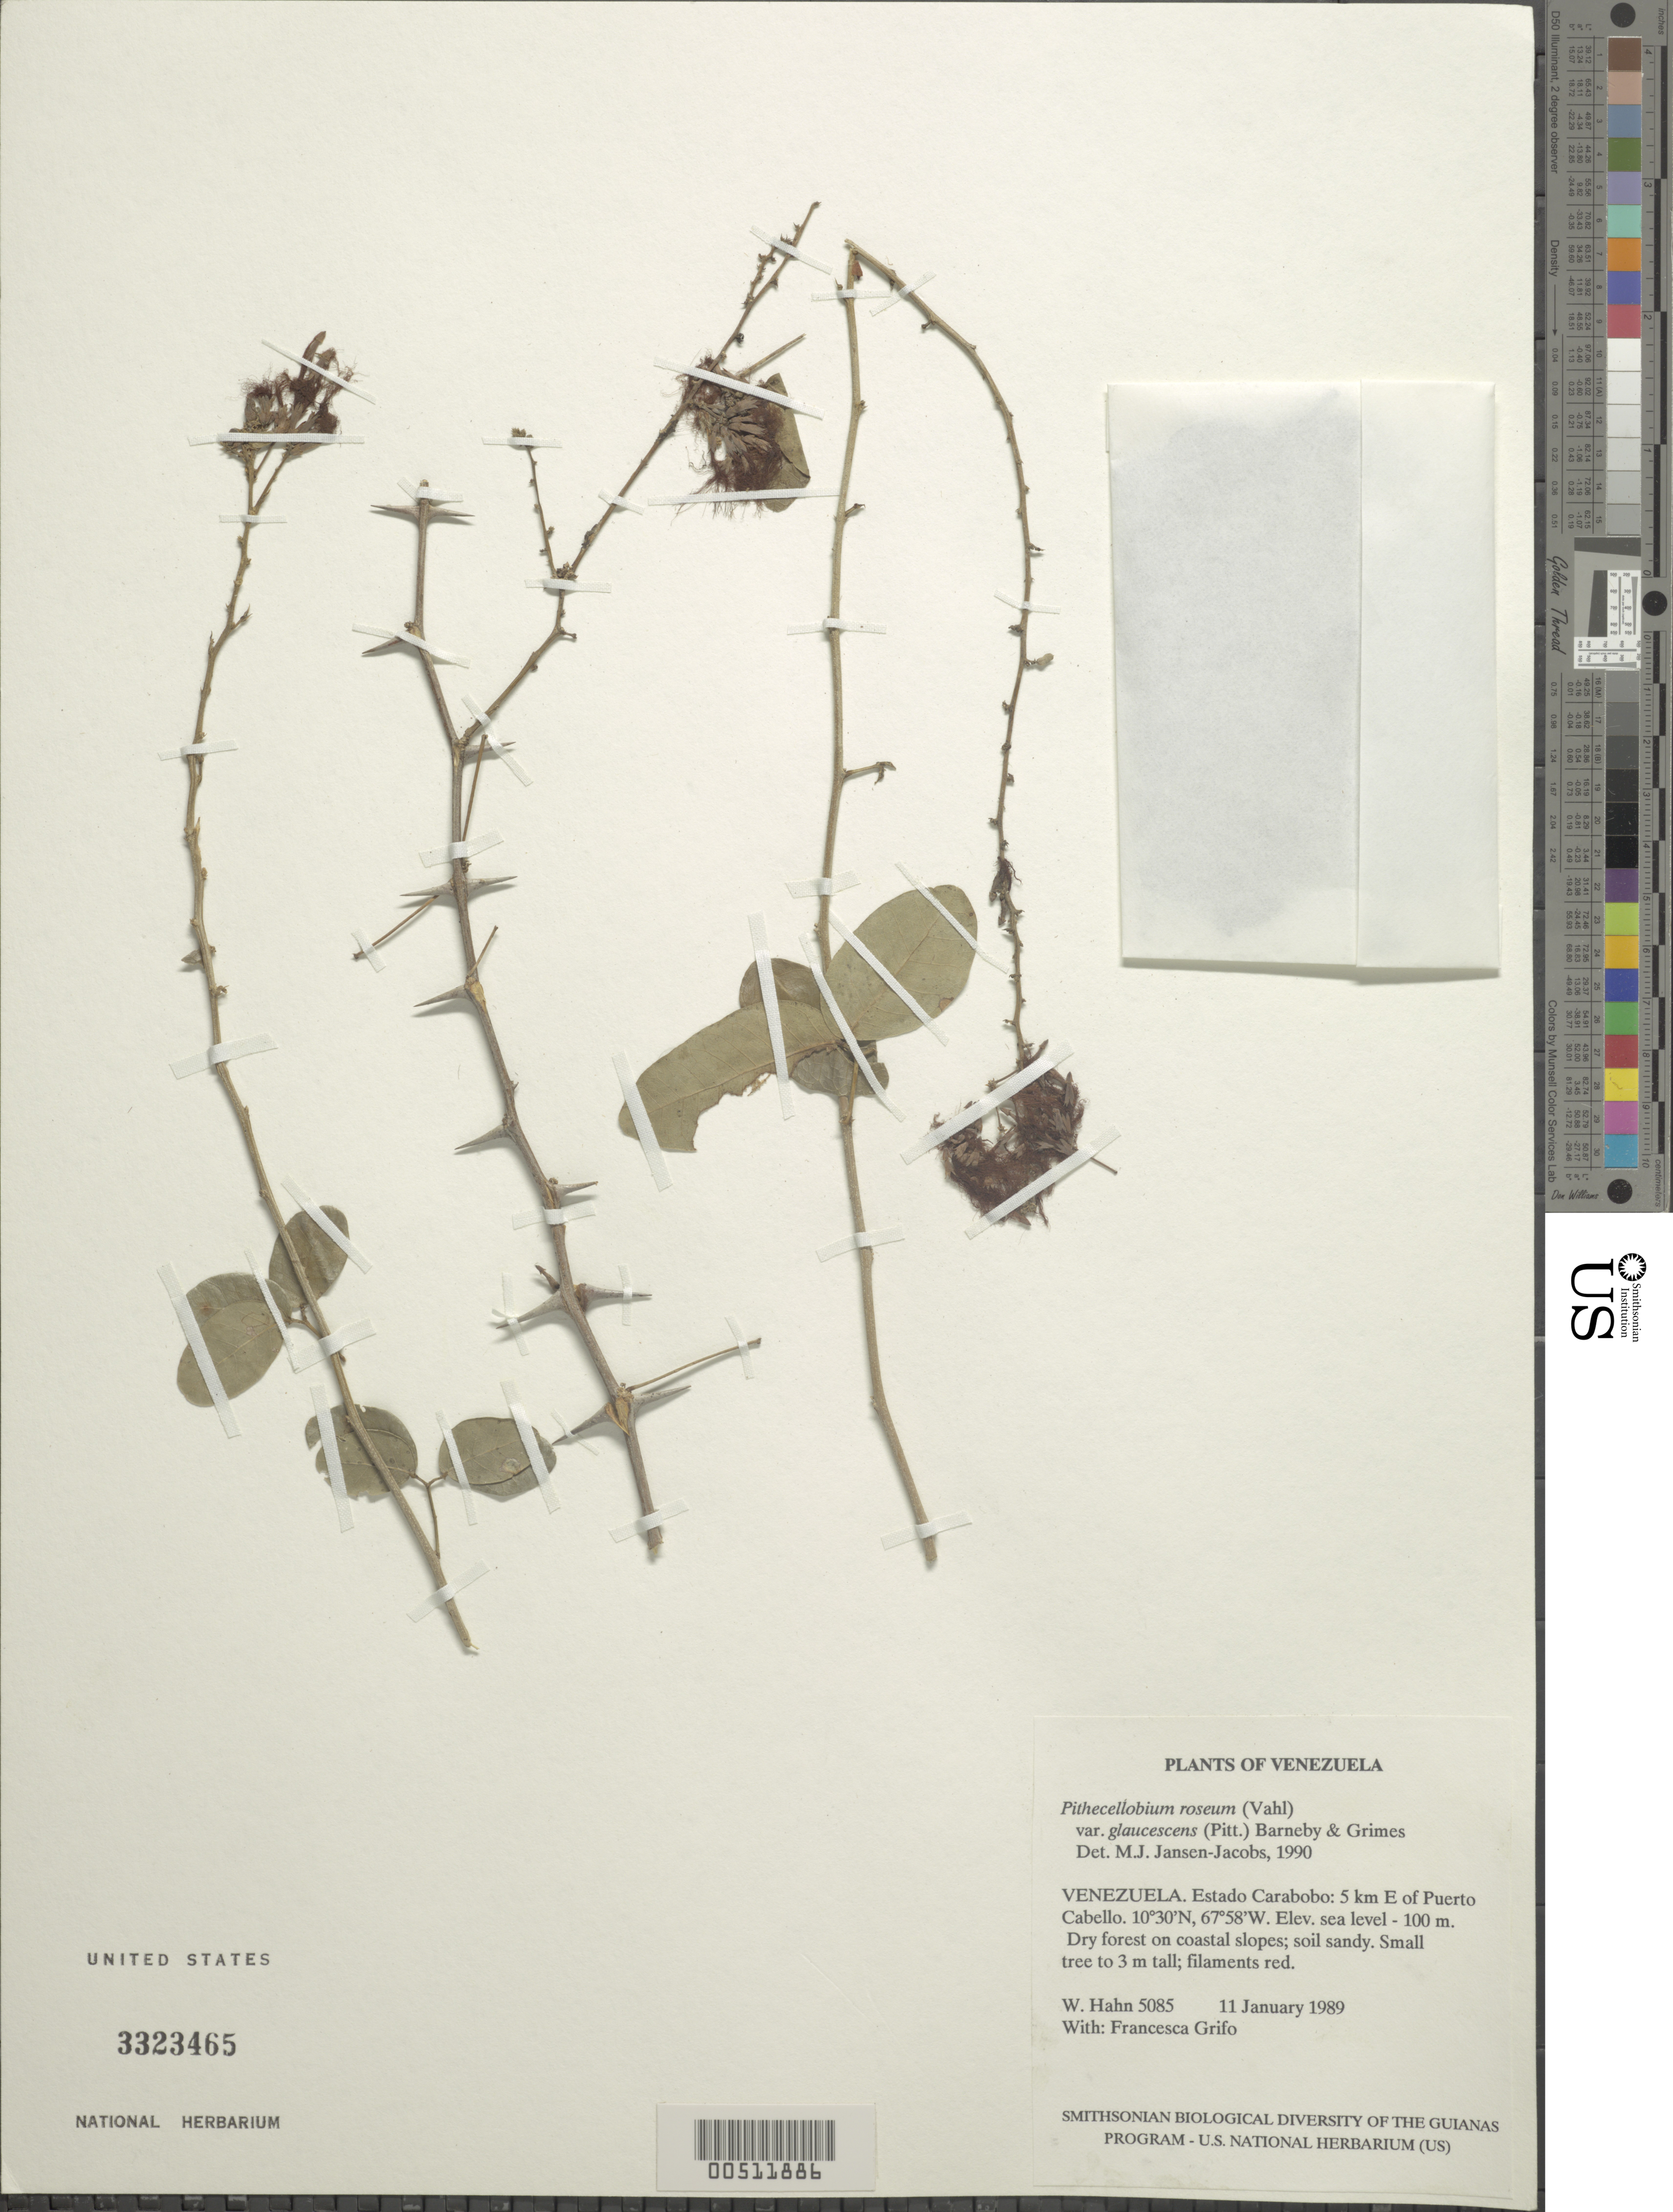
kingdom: Plantae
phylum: Tracheophyta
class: Magnoliopsida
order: Fabales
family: Fabaceae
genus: Pithecellobium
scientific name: Pithecellobium roseum var. glaucescens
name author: (Pittier) Barneby & J.W. Grimes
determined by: Jansen-Jacobs, M. J., (U), Nationaal Herbarium Nederland, Utrecht University branch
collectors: W. J. Hahn & F. Grifo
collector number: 5085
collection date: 1989-01-11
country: Venezuela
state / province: Carabobo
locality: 5 km E of Puerto Cabello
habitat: Dry forest on coastal slopes; soil sandy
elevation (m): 0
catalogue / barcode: US 3323465